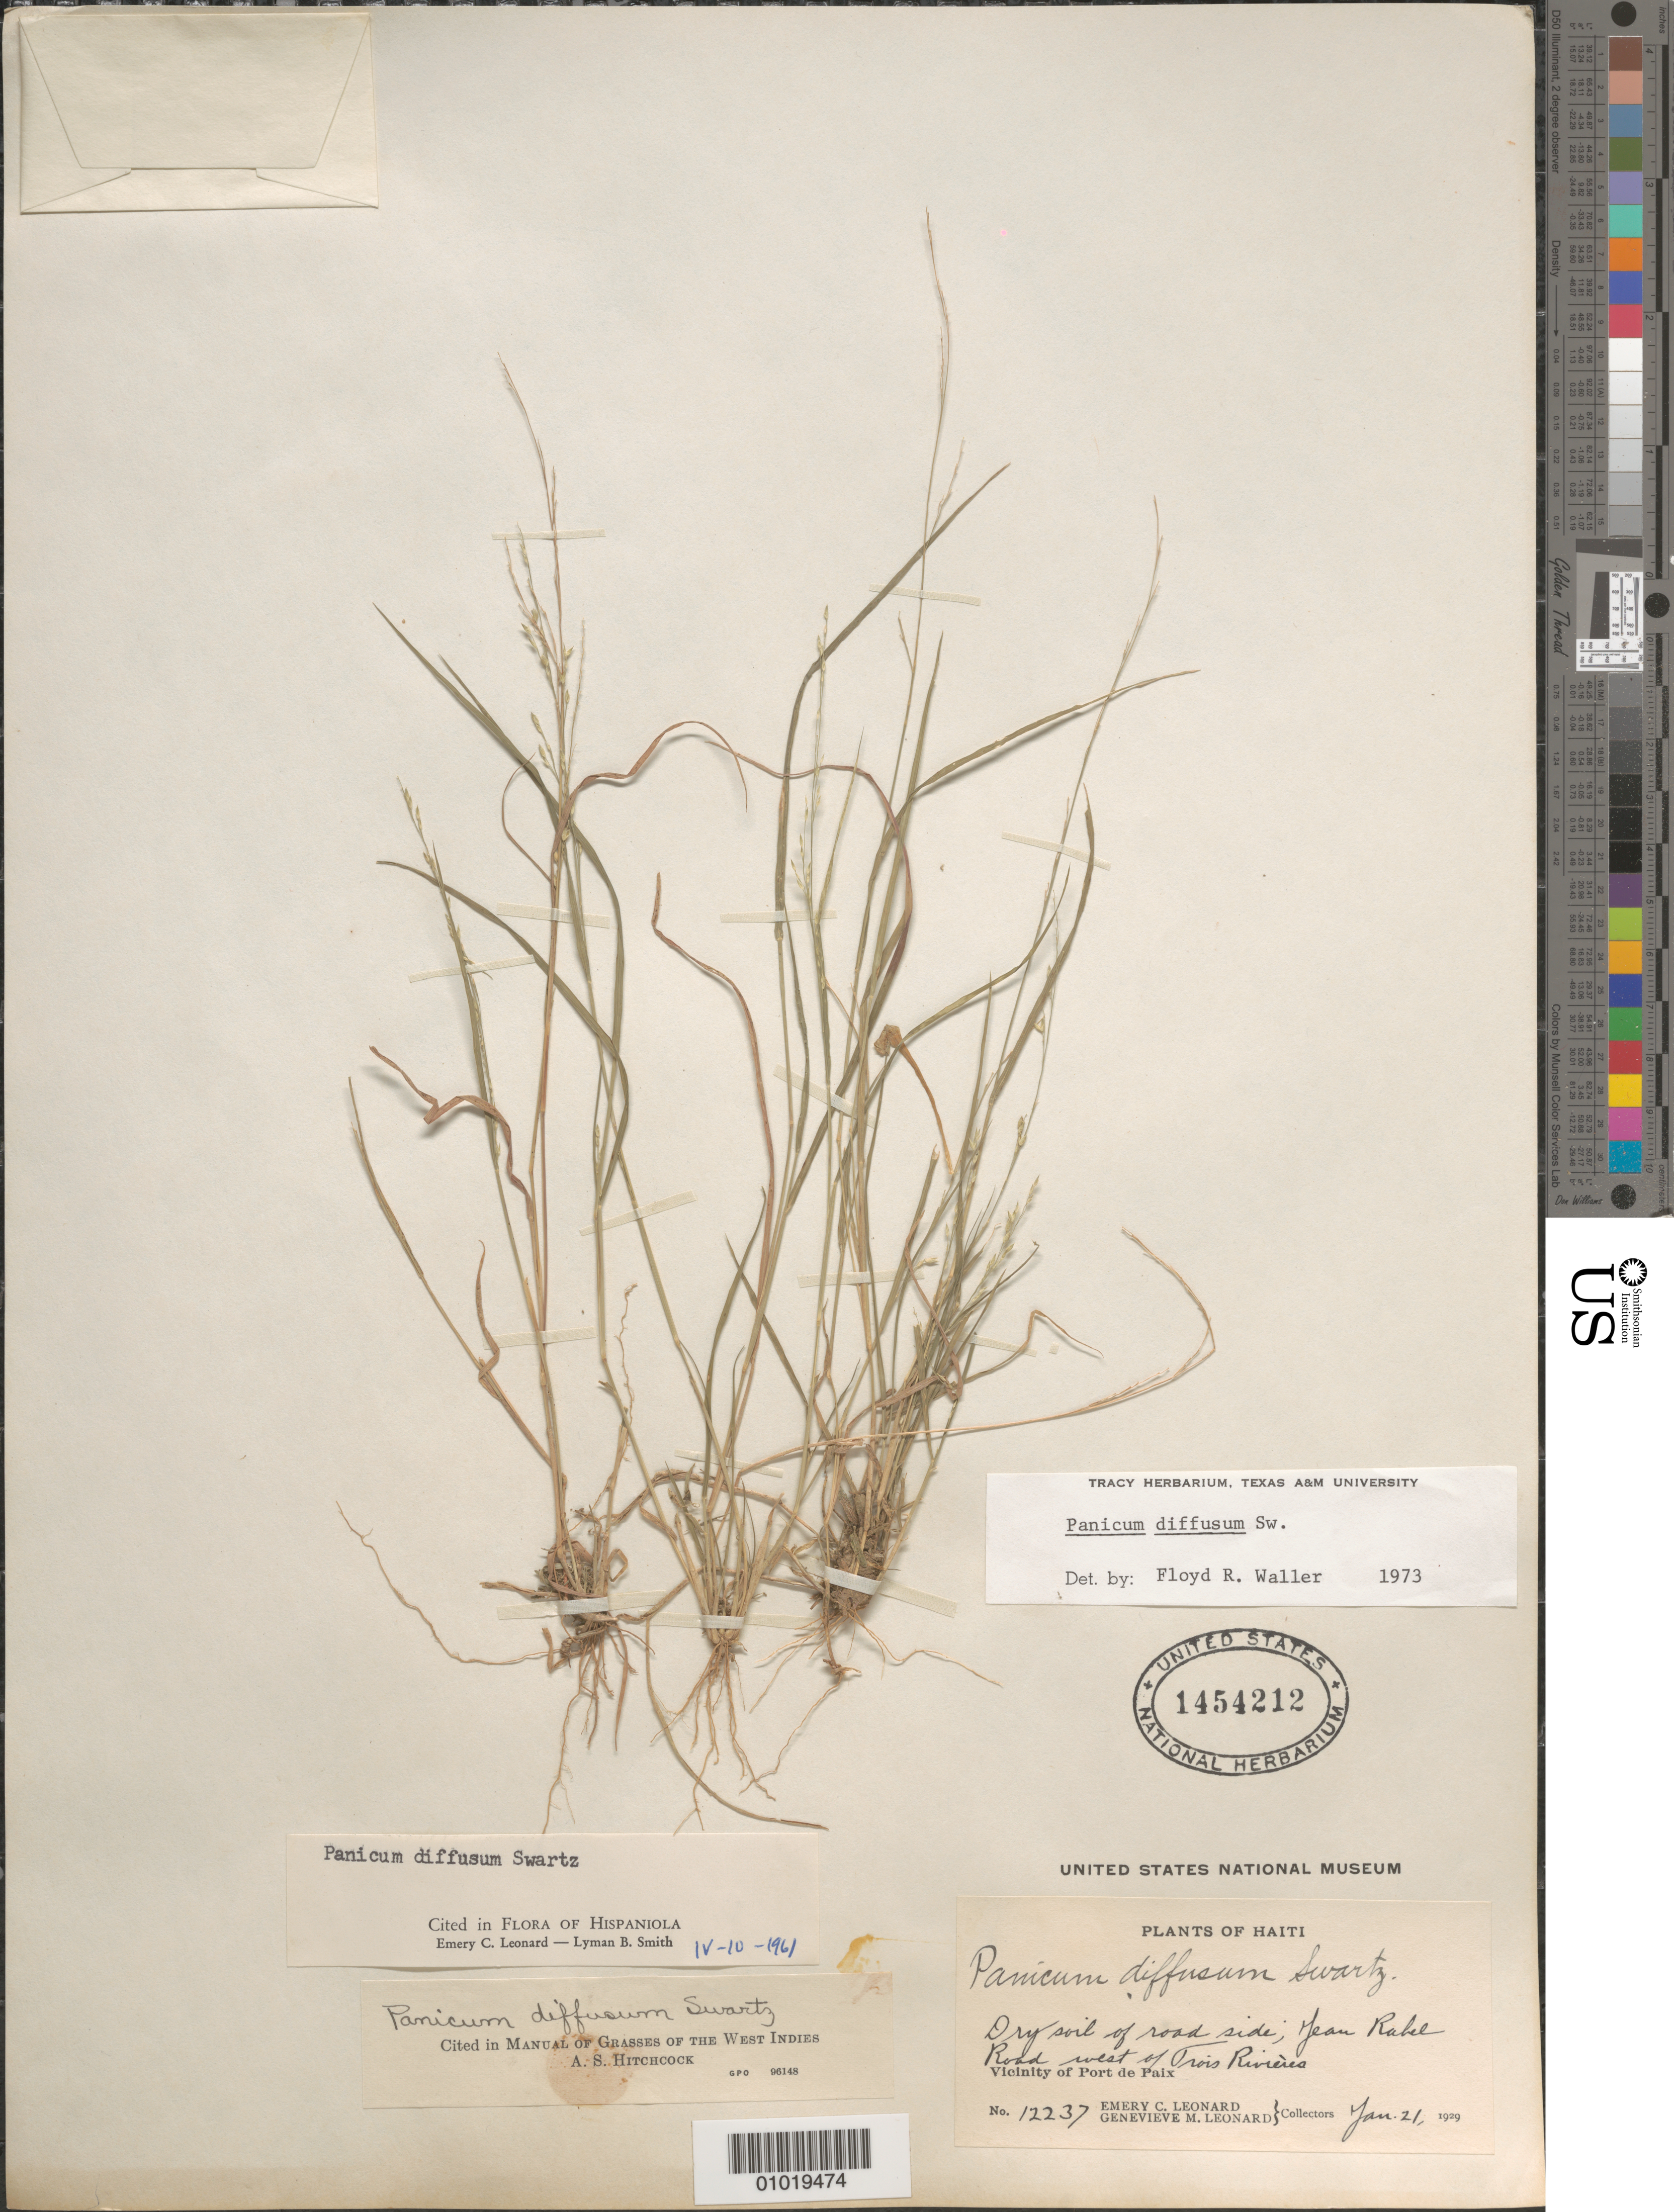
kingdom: Plantae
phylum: Tracheophyta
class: Liliopsida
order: Poales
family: Poaceae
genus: Panicum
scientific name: Panicum diffusum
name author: Sw.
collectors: E. C. Leonard & G. M. Leonard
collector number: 12237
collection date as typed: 21 Jan 1929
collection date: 1929-01-21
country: Haiti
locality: Vic of Port de Paix, Jean Rabeel Road W of Trois Rivieres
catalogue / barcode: US 1454212